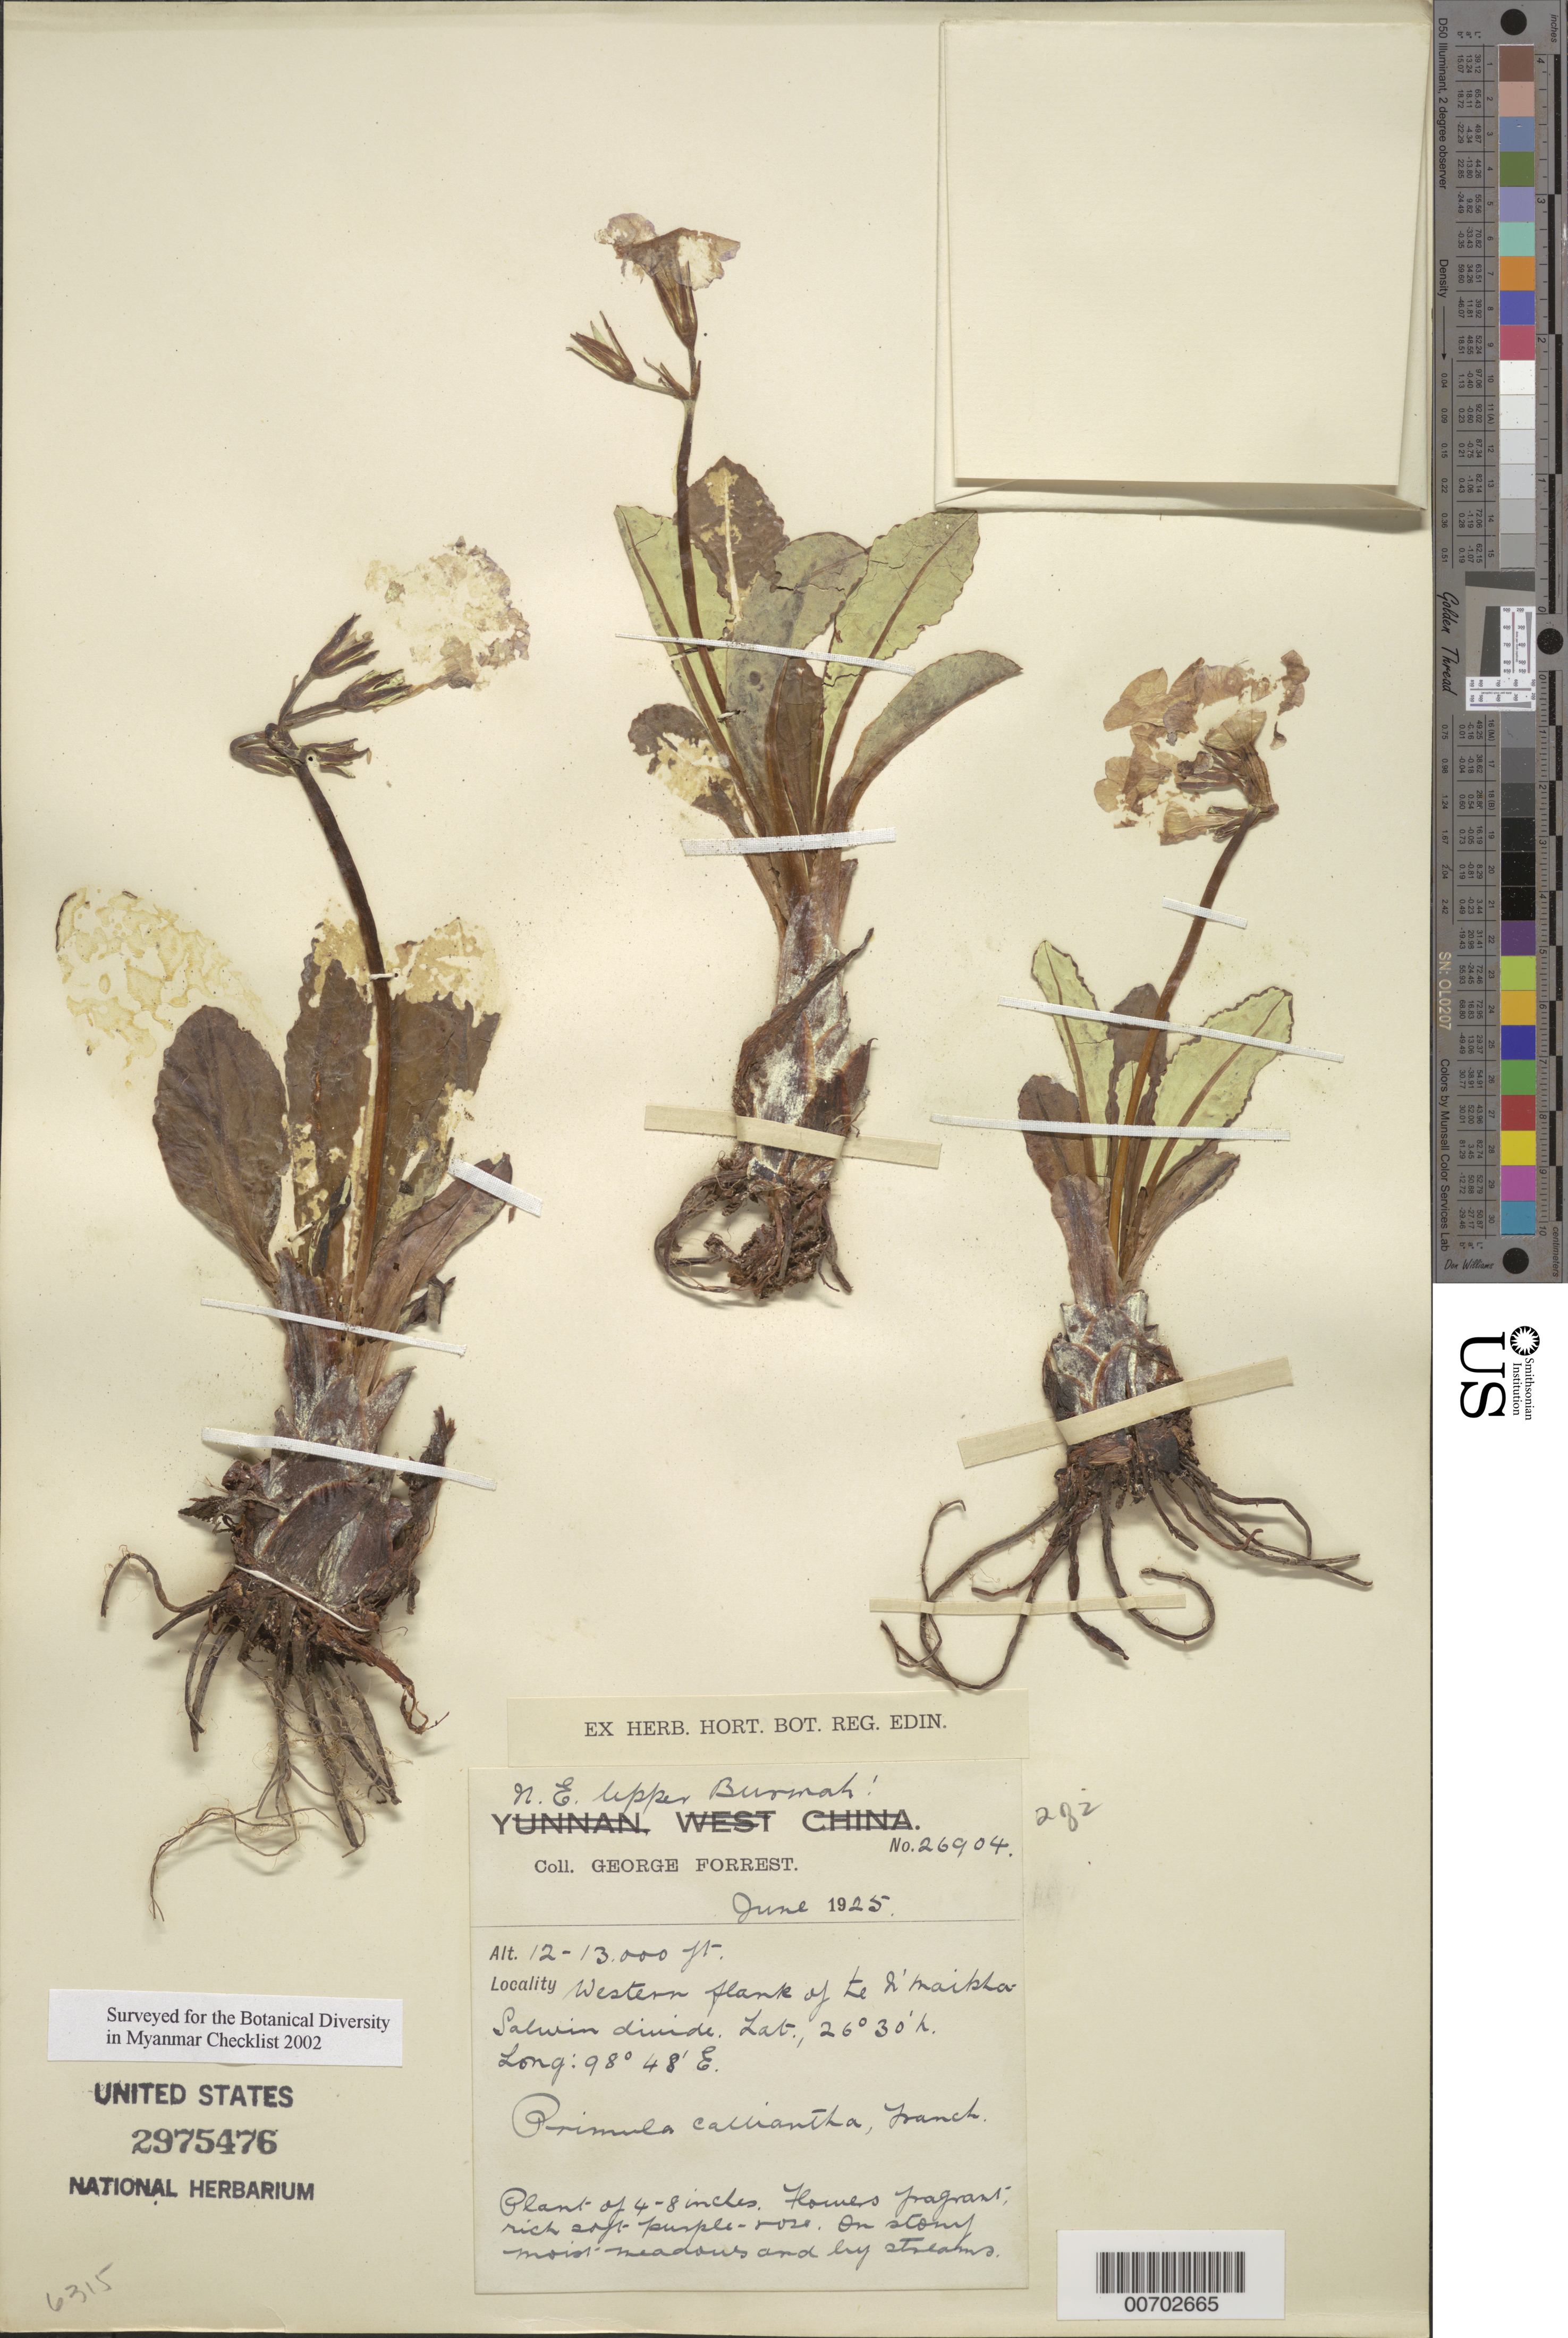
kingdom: Plantae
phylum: Tracheophyta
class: Magnoliopsida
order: Ericales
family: Primulaceae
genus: Primula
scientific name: Primula calliantha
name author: Franch.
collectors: G. Forrest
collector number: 26904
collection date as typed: Jun 1925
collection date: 1925-06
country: Myanmar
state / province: Kachin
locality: N'Maikha-Salwin Divide, W flank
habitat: Stony moist alpine meadows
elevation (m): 3658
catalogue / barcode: US 2975476